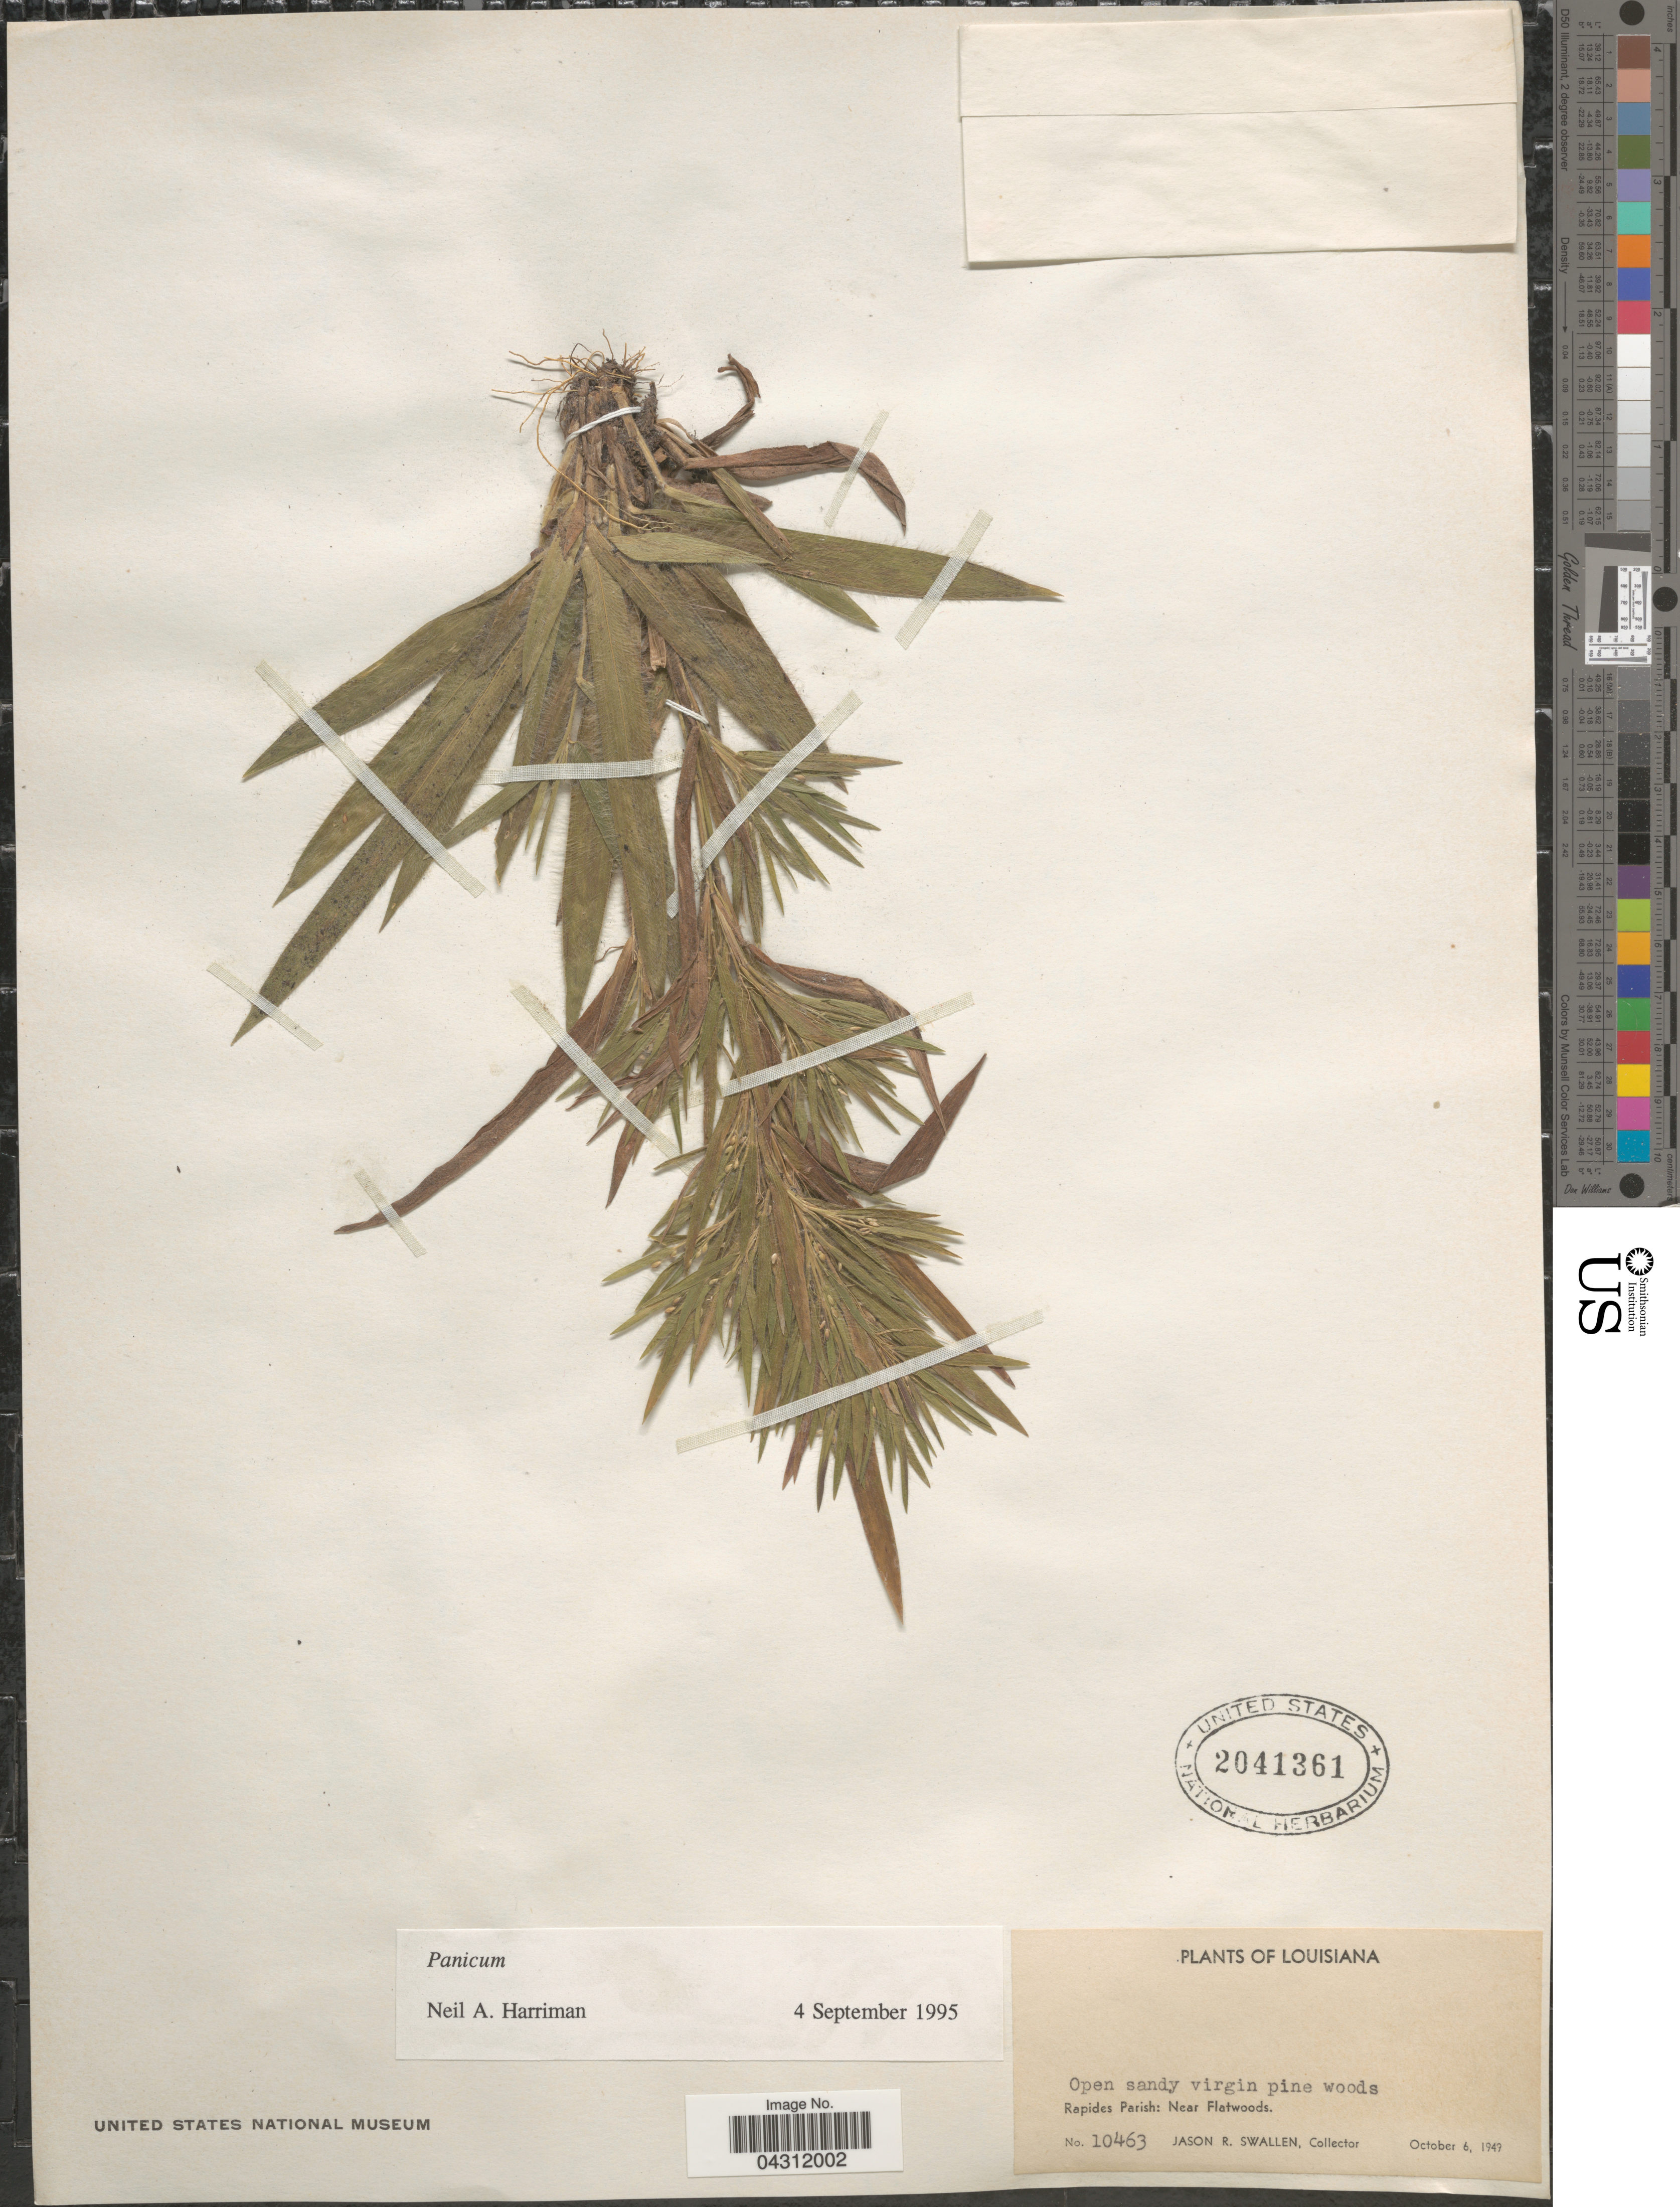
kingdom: Plantae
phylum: Tracheophyta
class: Liliopsida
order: Poales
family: Poaceae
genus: Panicum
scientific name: Panicum sp.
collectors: J. R. Swallen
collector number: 10463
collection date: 1949-10-06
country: United States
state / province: Louisiana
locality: Rapides Parish: Near Flatwoods.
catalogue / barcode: US 2041361